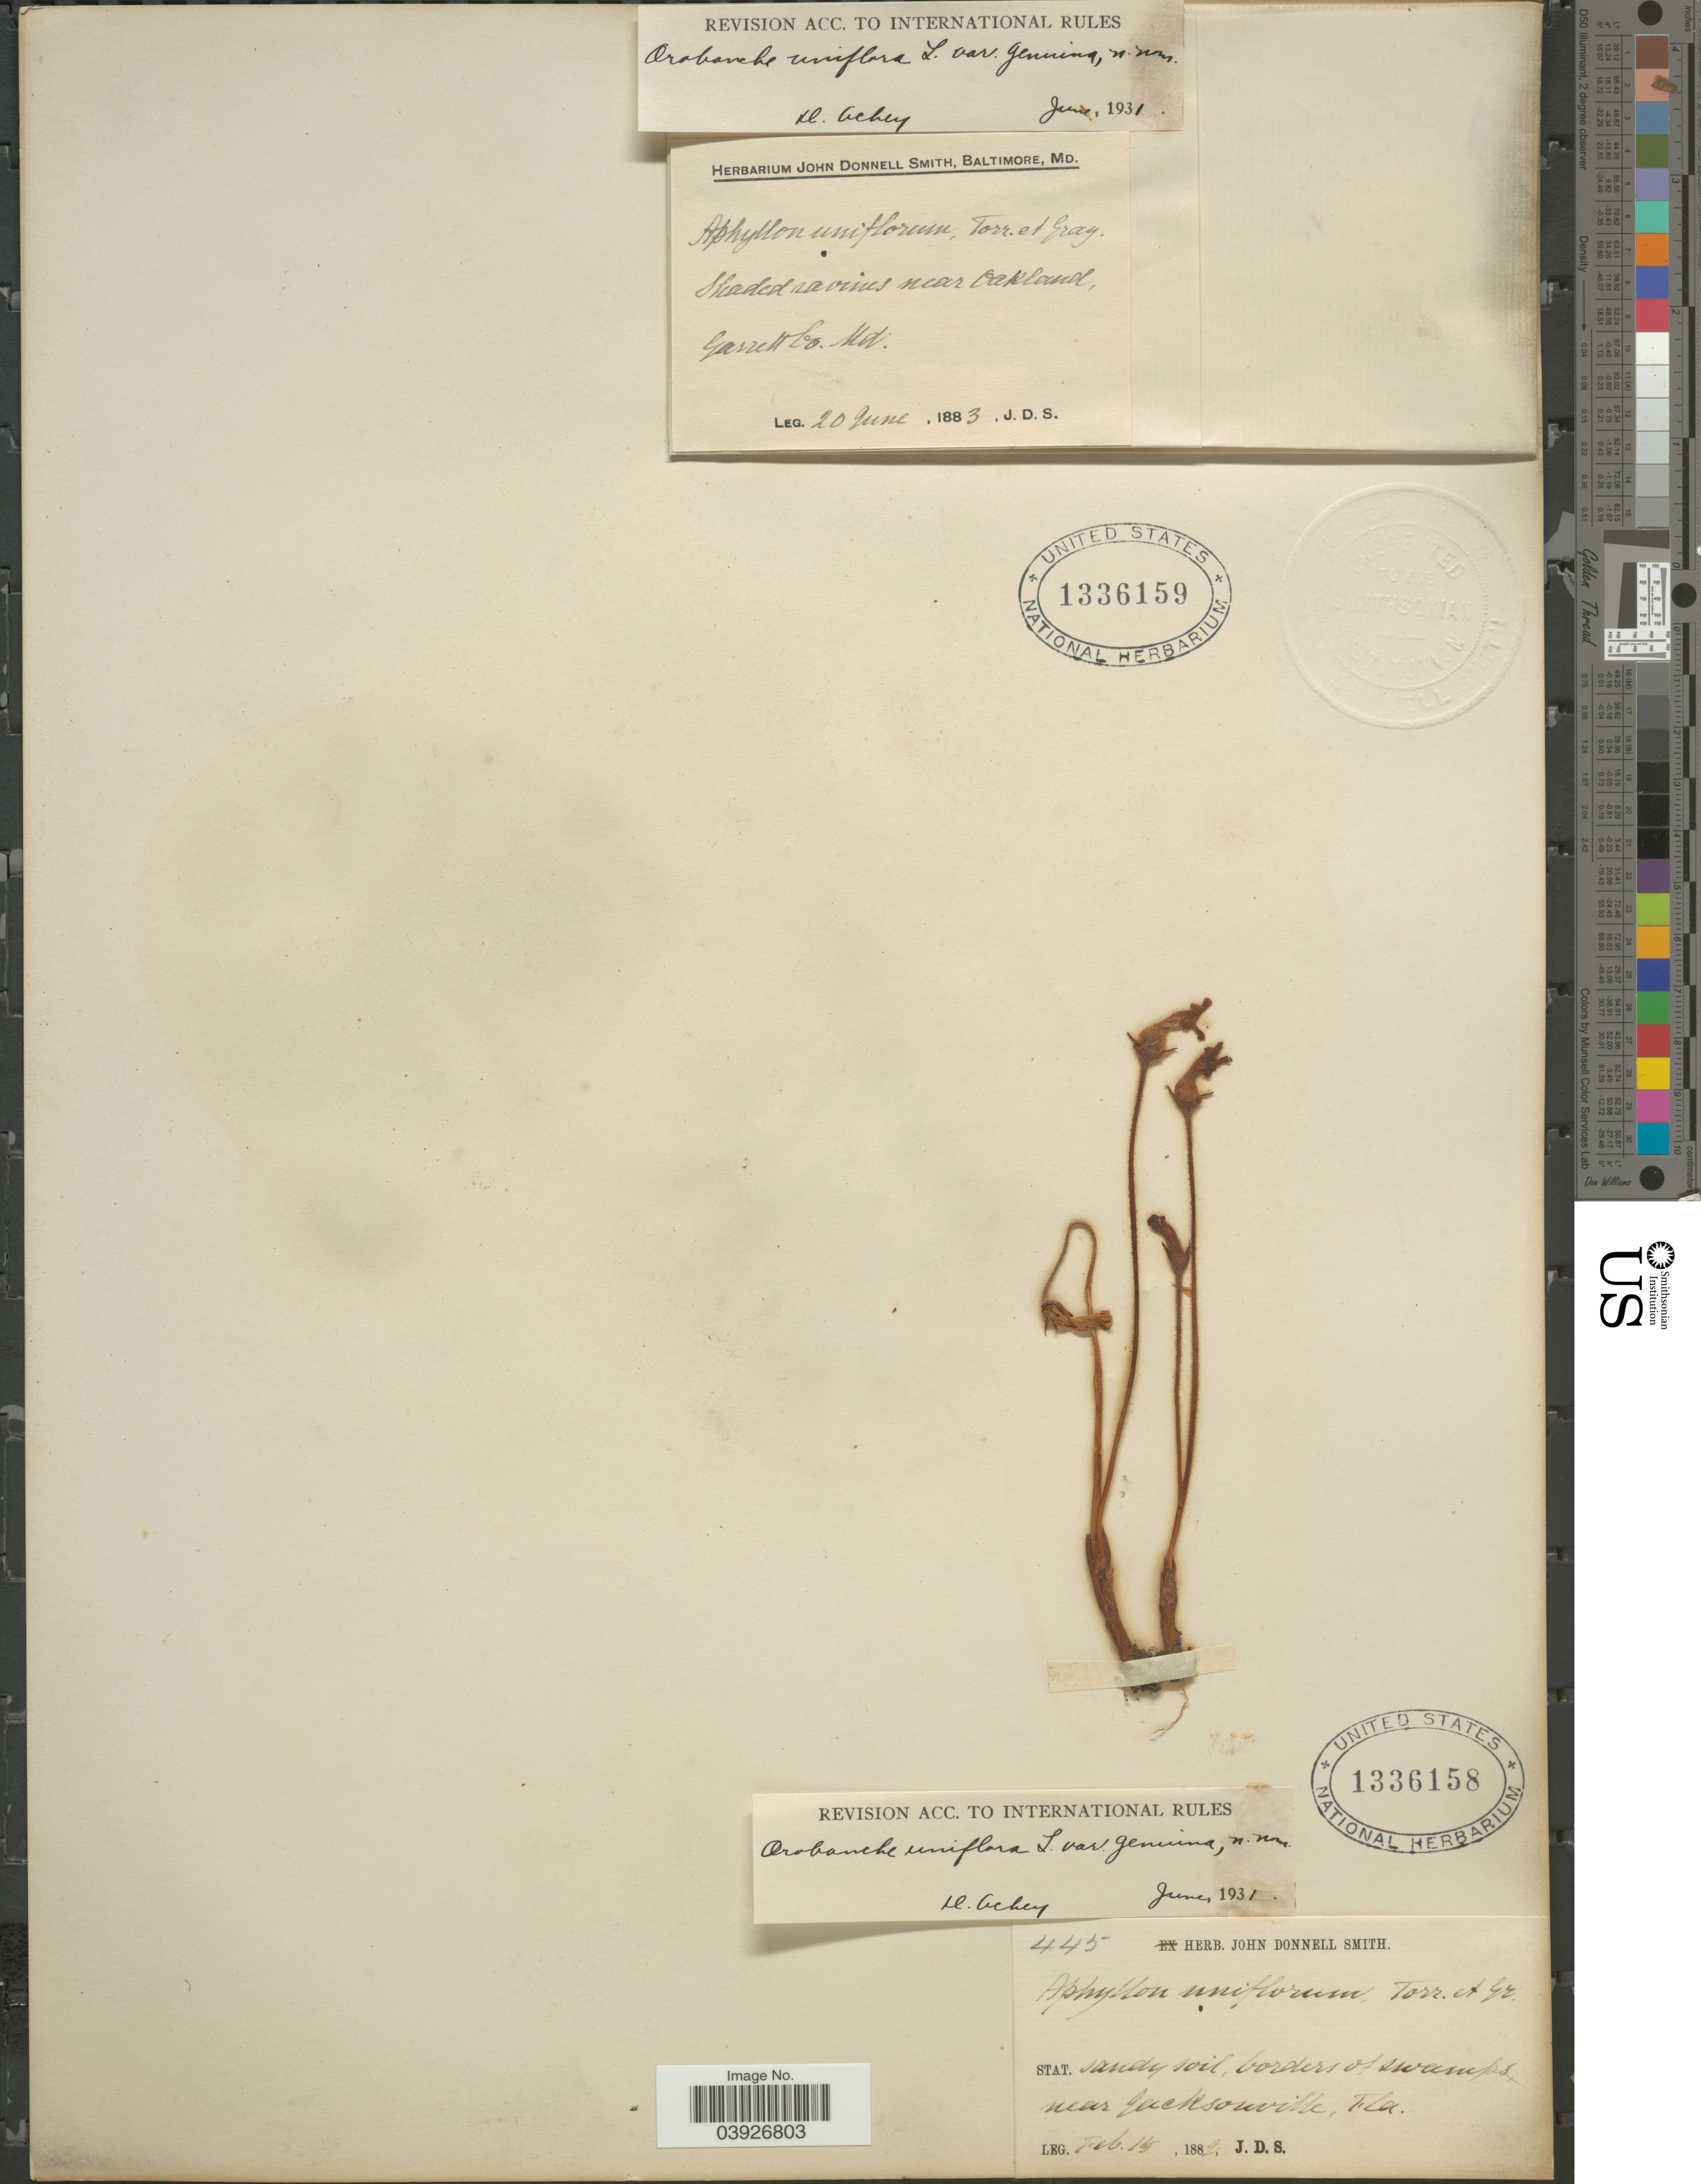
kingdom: Plantae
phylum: Tracheophyta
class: Magnoliopsida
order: Lamiales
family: Orobanchaceae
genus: Aphyllon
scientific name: Aphyllon uniflorum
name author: A. Gray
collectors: J. Donnell Smith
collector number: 445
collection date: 1882-02-15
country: United States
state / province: Florida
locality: Stat. Sandy soil, borders of swamps, near Jacksonville.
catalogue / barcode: US 1336158